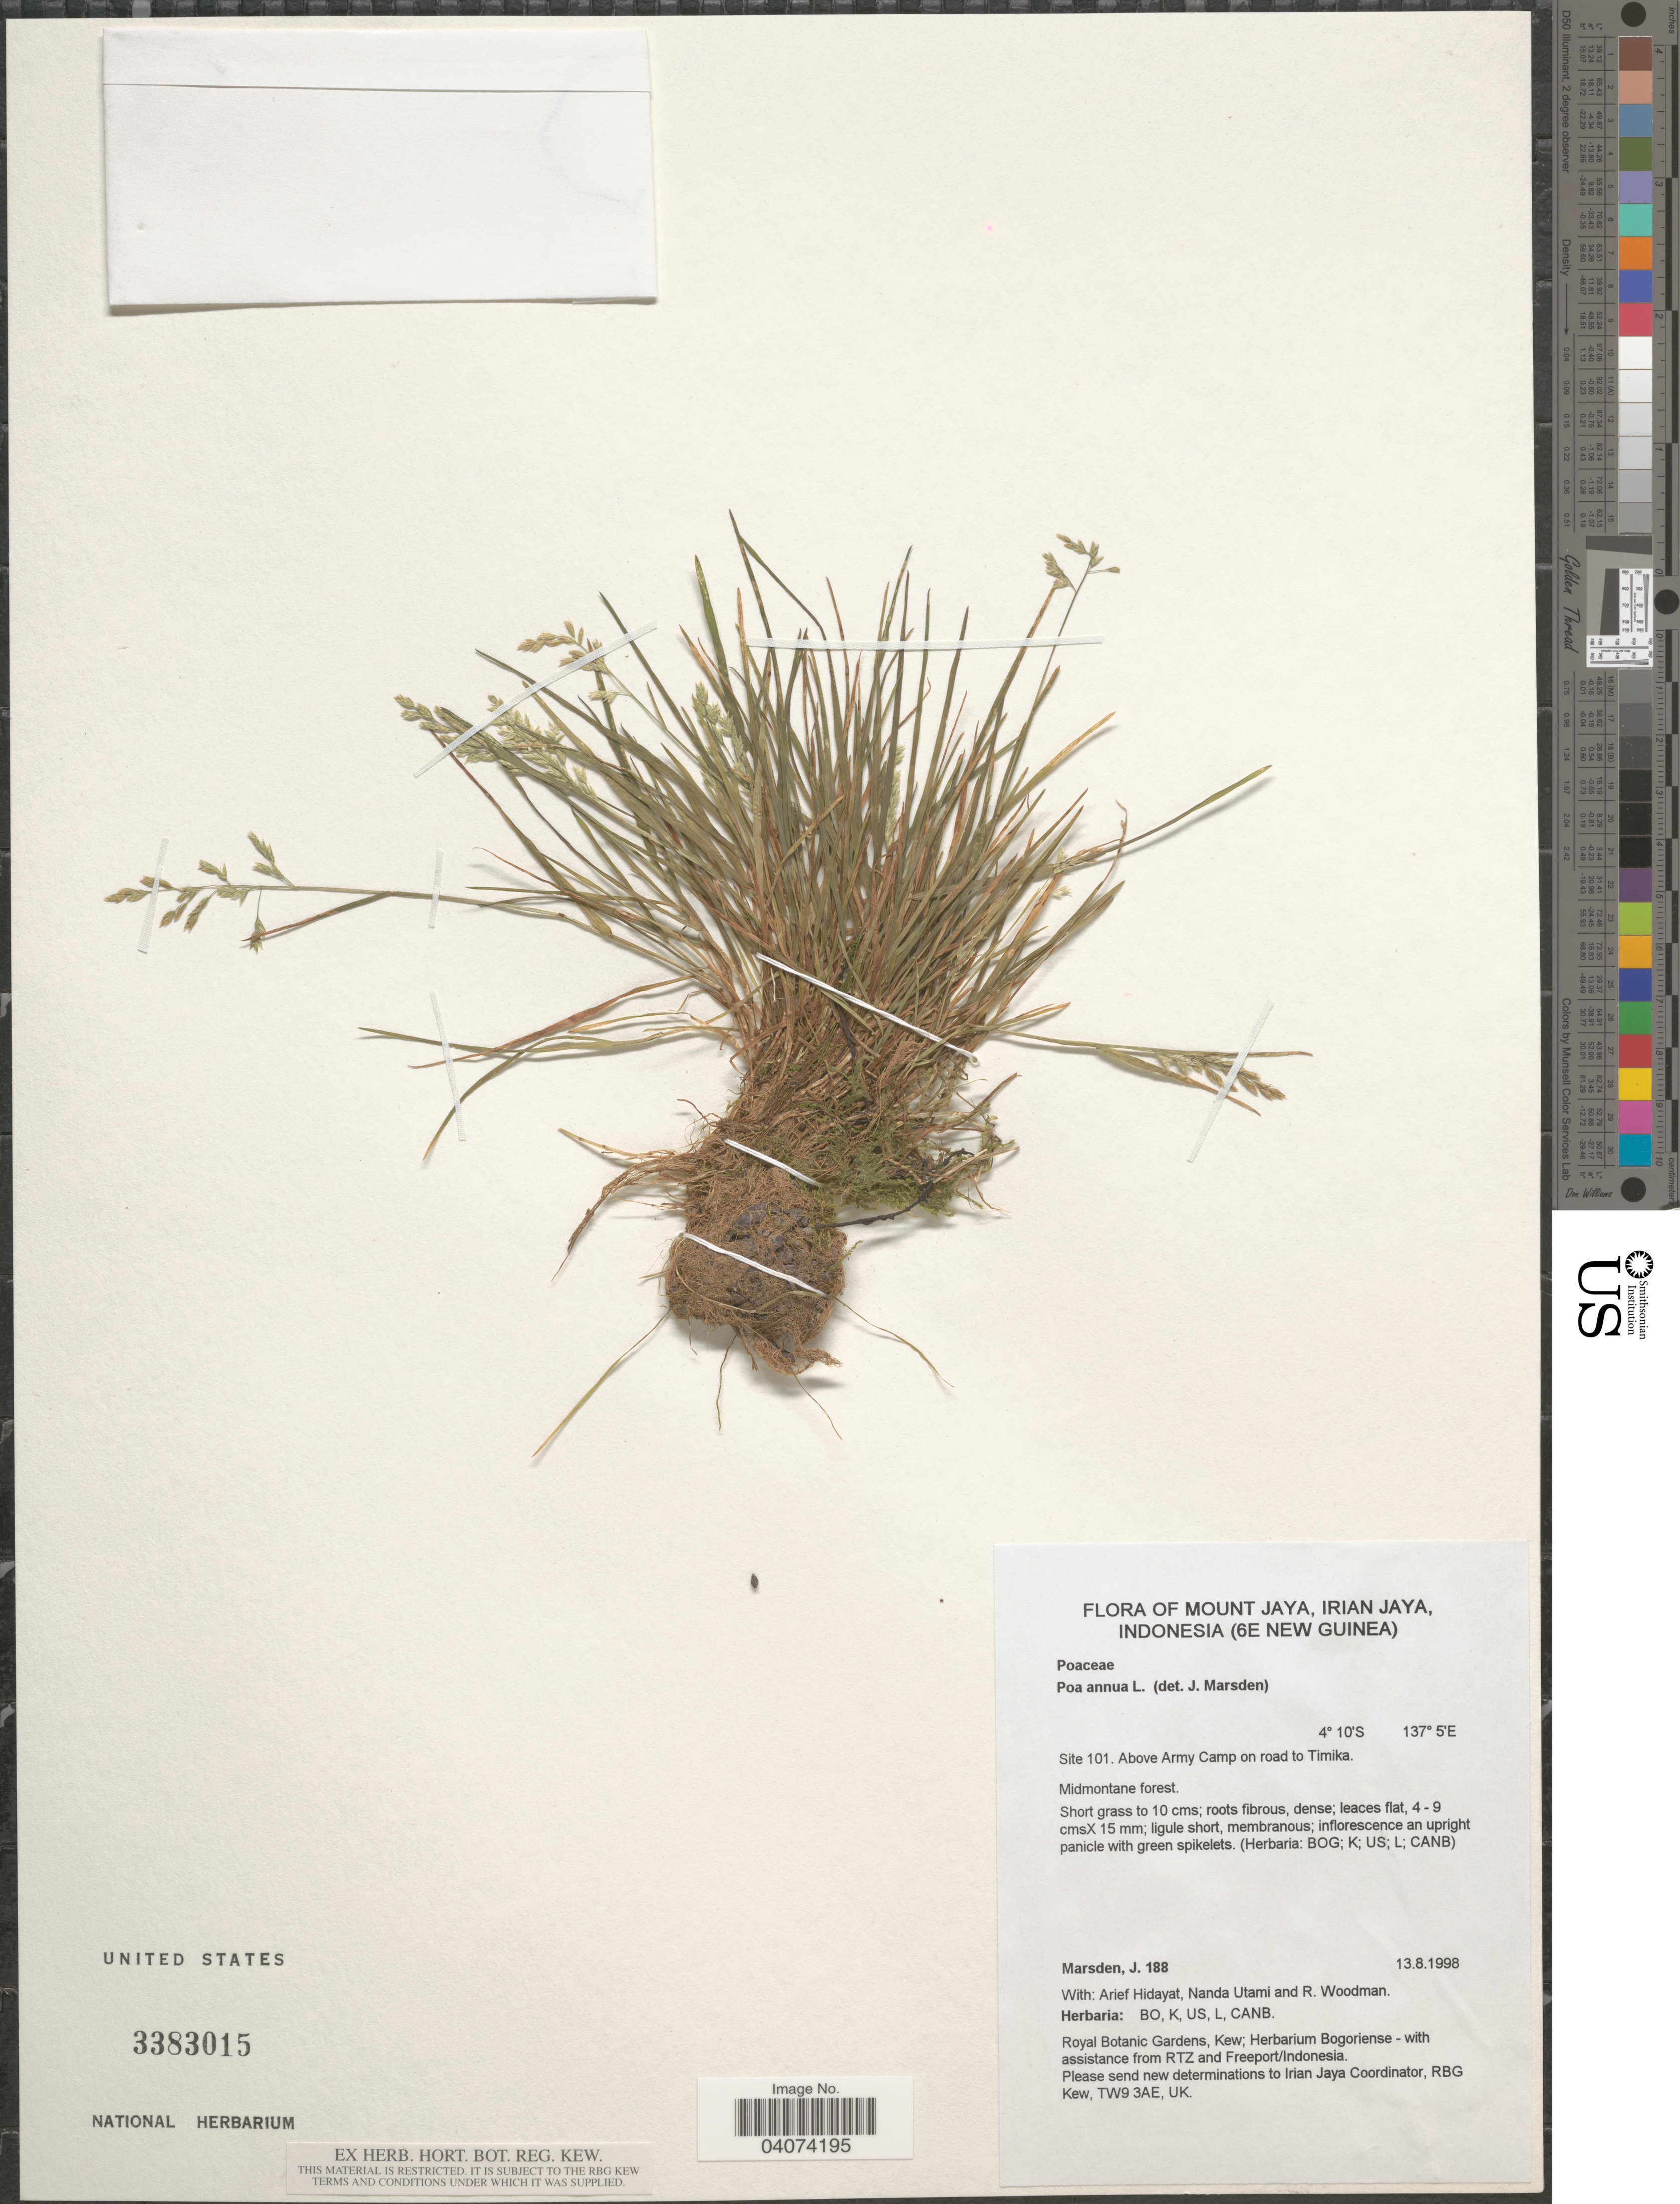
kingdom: Plantae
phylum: Tracheophyta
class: Liliopsida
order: Poales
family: Poaceae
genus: Poa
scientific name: Poa annua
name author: L.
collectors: J. Marsden, A. Hidayat, N. Utami & R. Woodman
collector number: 188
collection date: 1998-08-13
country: Indonesia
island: New Guinea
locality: Mount Jaya, Irian Jaya, (6E New Guinea). Site 101. Above Army Camp on road to Timika.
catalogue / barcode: US 3383015